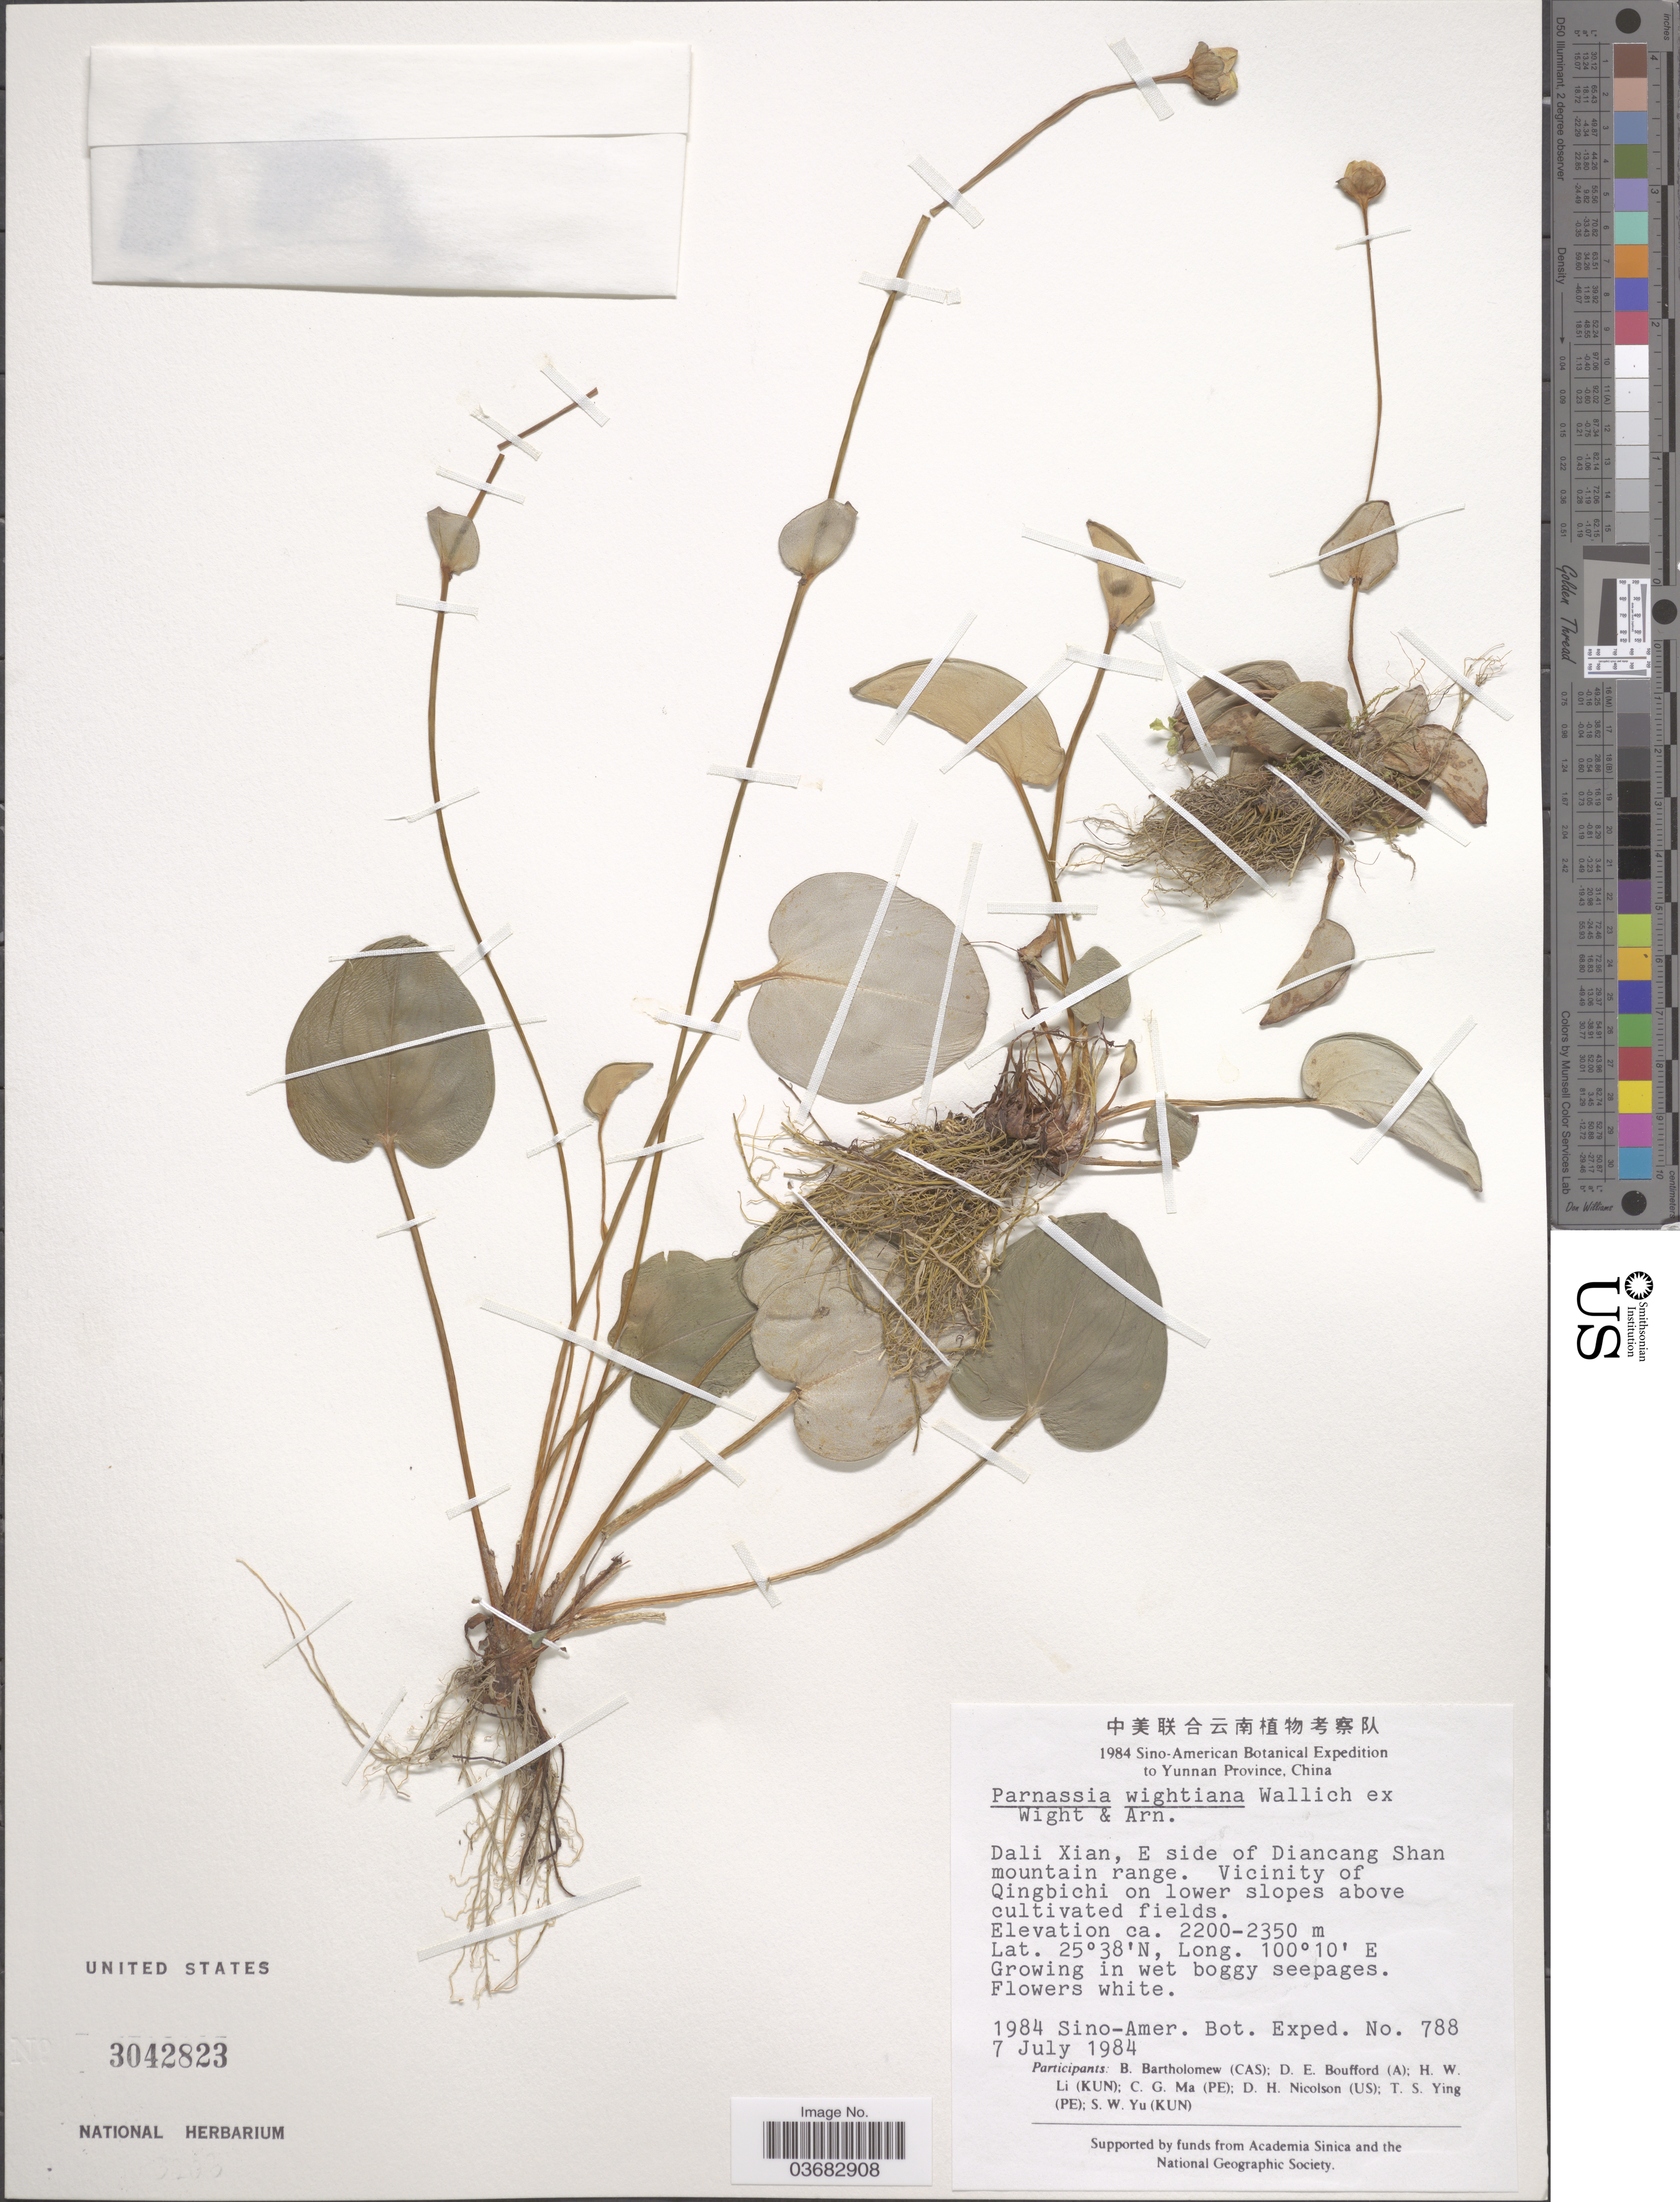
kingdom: Plantae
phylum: Tracheophyta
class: Magnoliopsida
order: Celastrales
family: Parnassiaceae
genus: Parnassia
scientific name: Parnassia wightiana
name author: Wall. ex Wight & Arn.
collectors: Sino-Amer. Bot. Exped. 1984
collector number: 788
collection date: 1984-07-07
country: China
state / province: Yunnan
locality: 1984 Sino-American Botanical Expedition to Yunnan Province, China. Dali Xian, E side of Diancang Shan mountain range. Vicinity of Qingbichi on lower slopes above cultivated fields.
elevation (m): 2200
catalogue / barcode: US 3042823